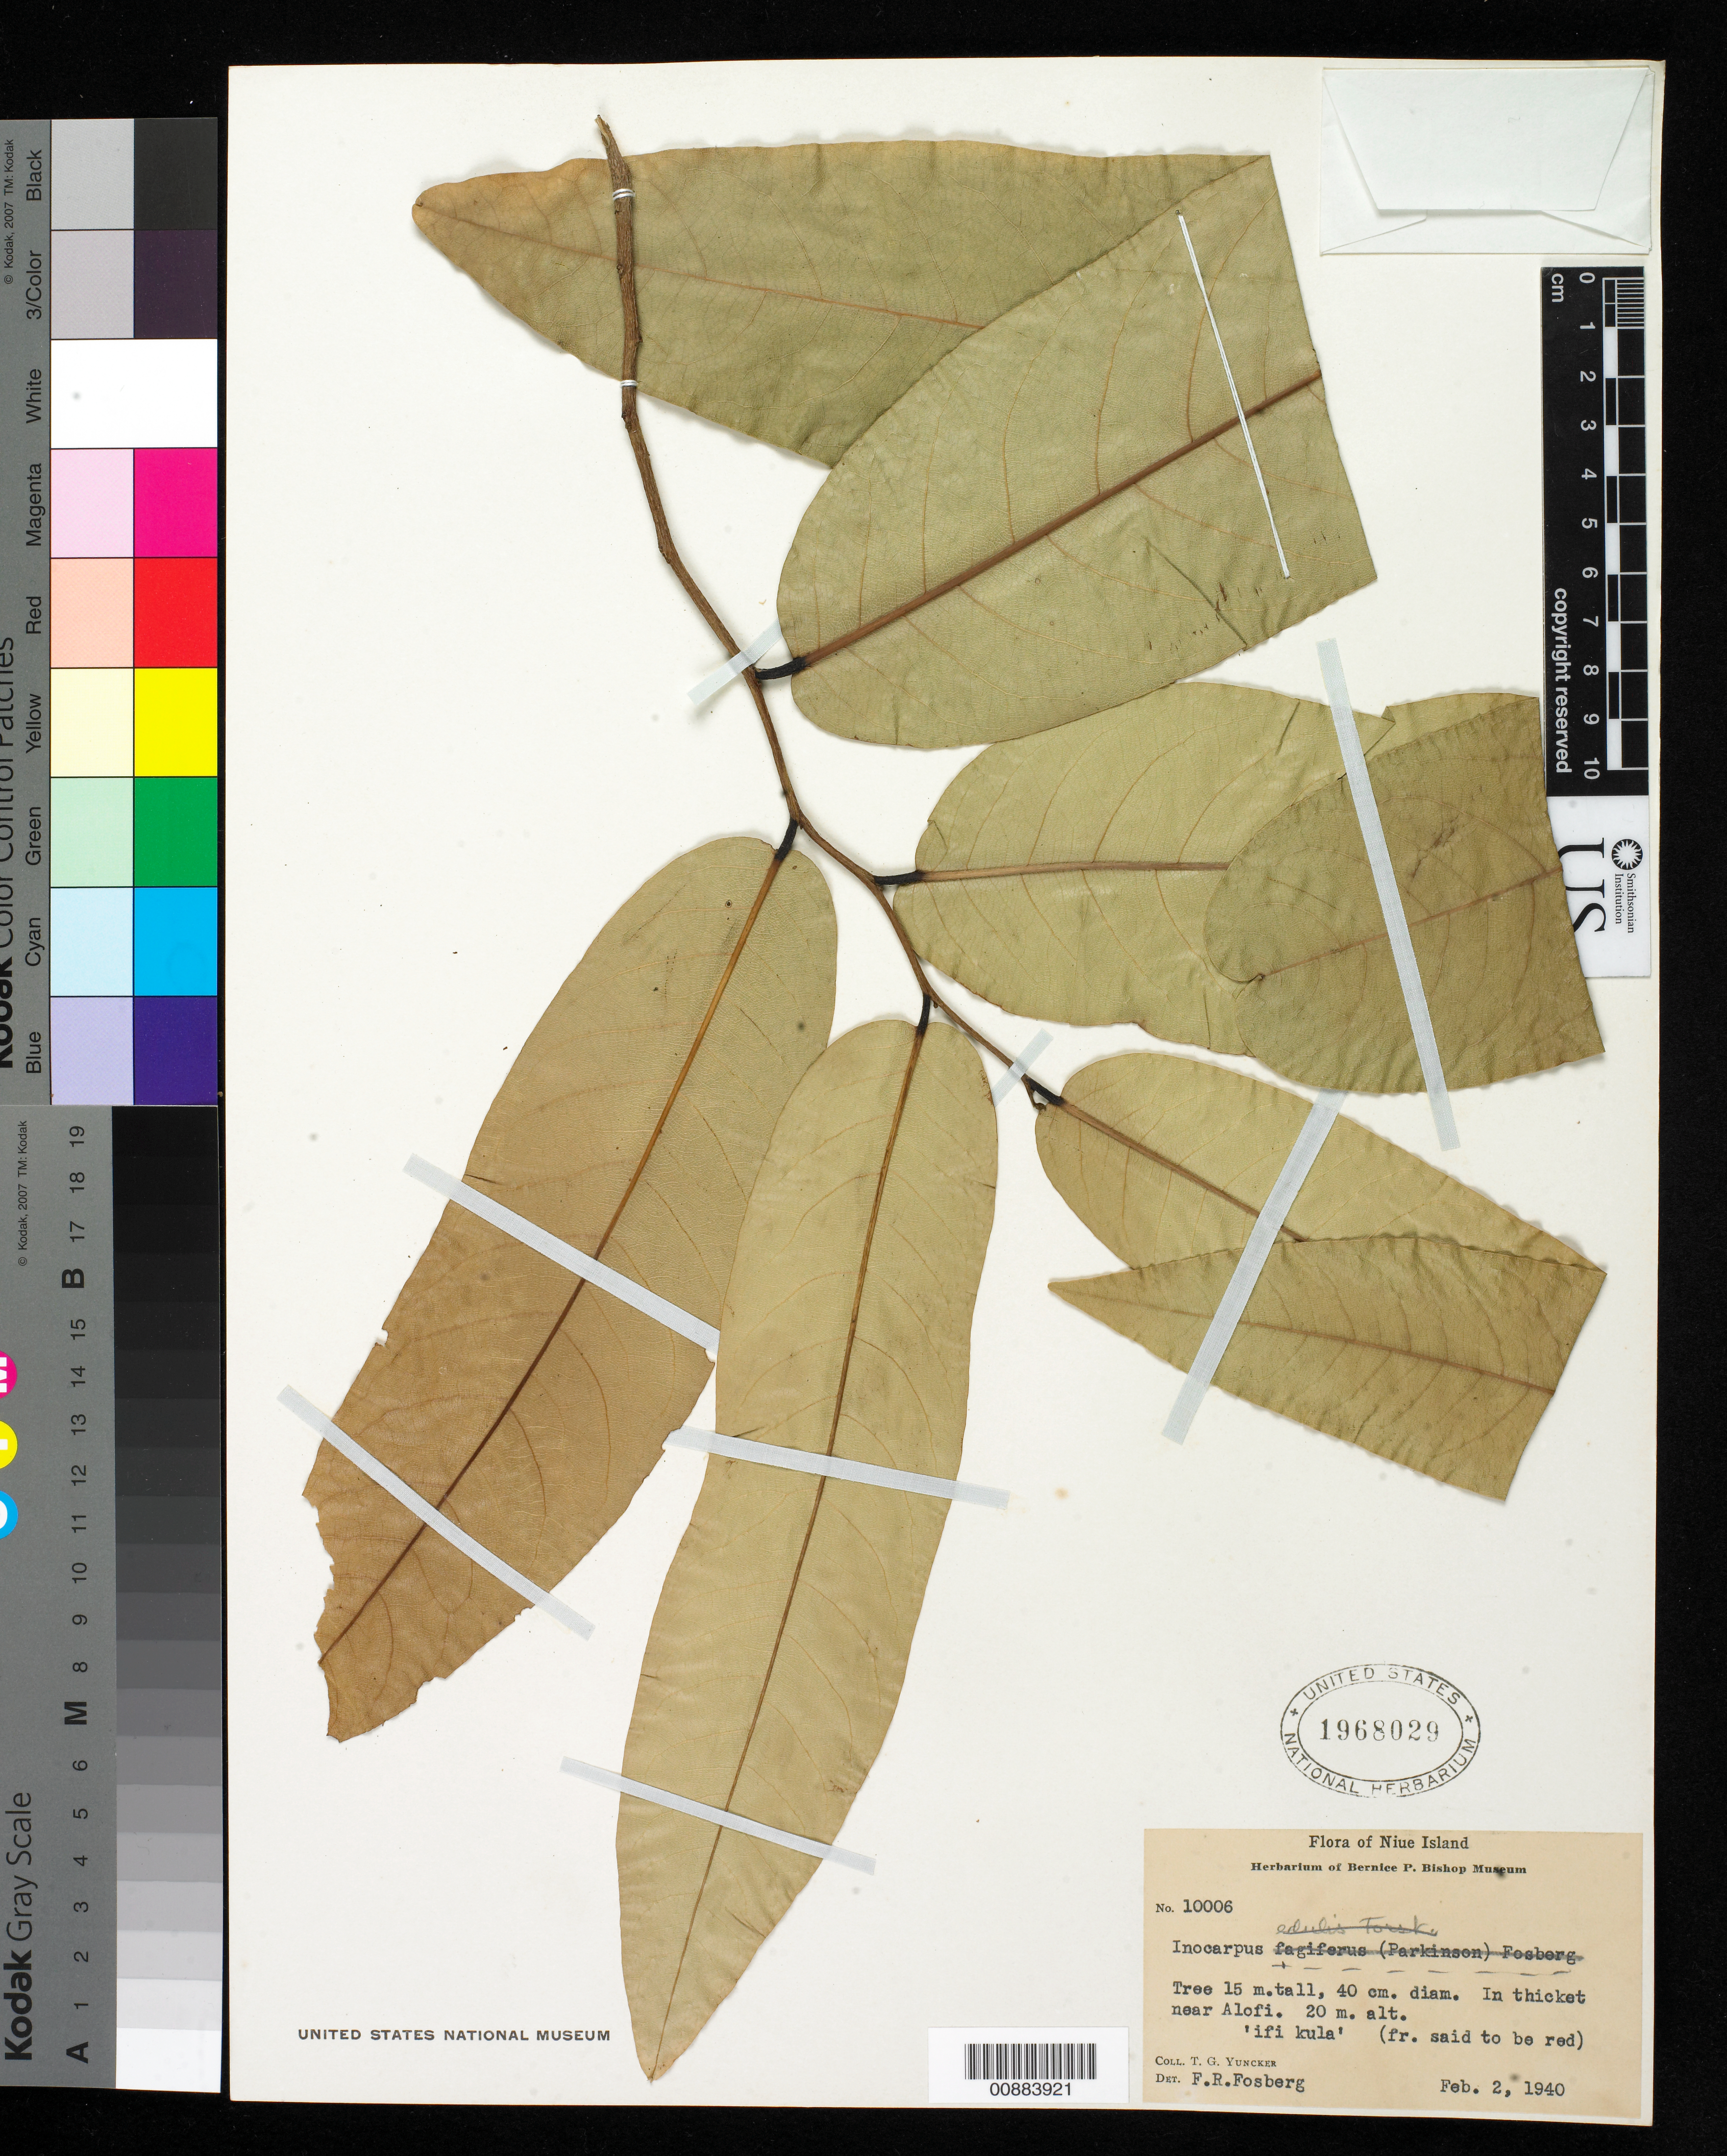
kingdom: Plantae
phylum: Tracheophyta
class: Magnoliopsida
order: Fabales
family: Fabaceae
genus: Inocarpus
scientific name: Inocarpus fagifer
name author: (Parkinson) Fosberg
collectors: T. G. Yuncker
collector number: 10006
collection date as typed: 02 Feb 1940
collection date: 1940-02-02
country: Niue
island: Niue I.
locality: Niue Island; near Alofi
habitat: In thicket.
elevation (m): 20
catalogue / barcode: US 1968029